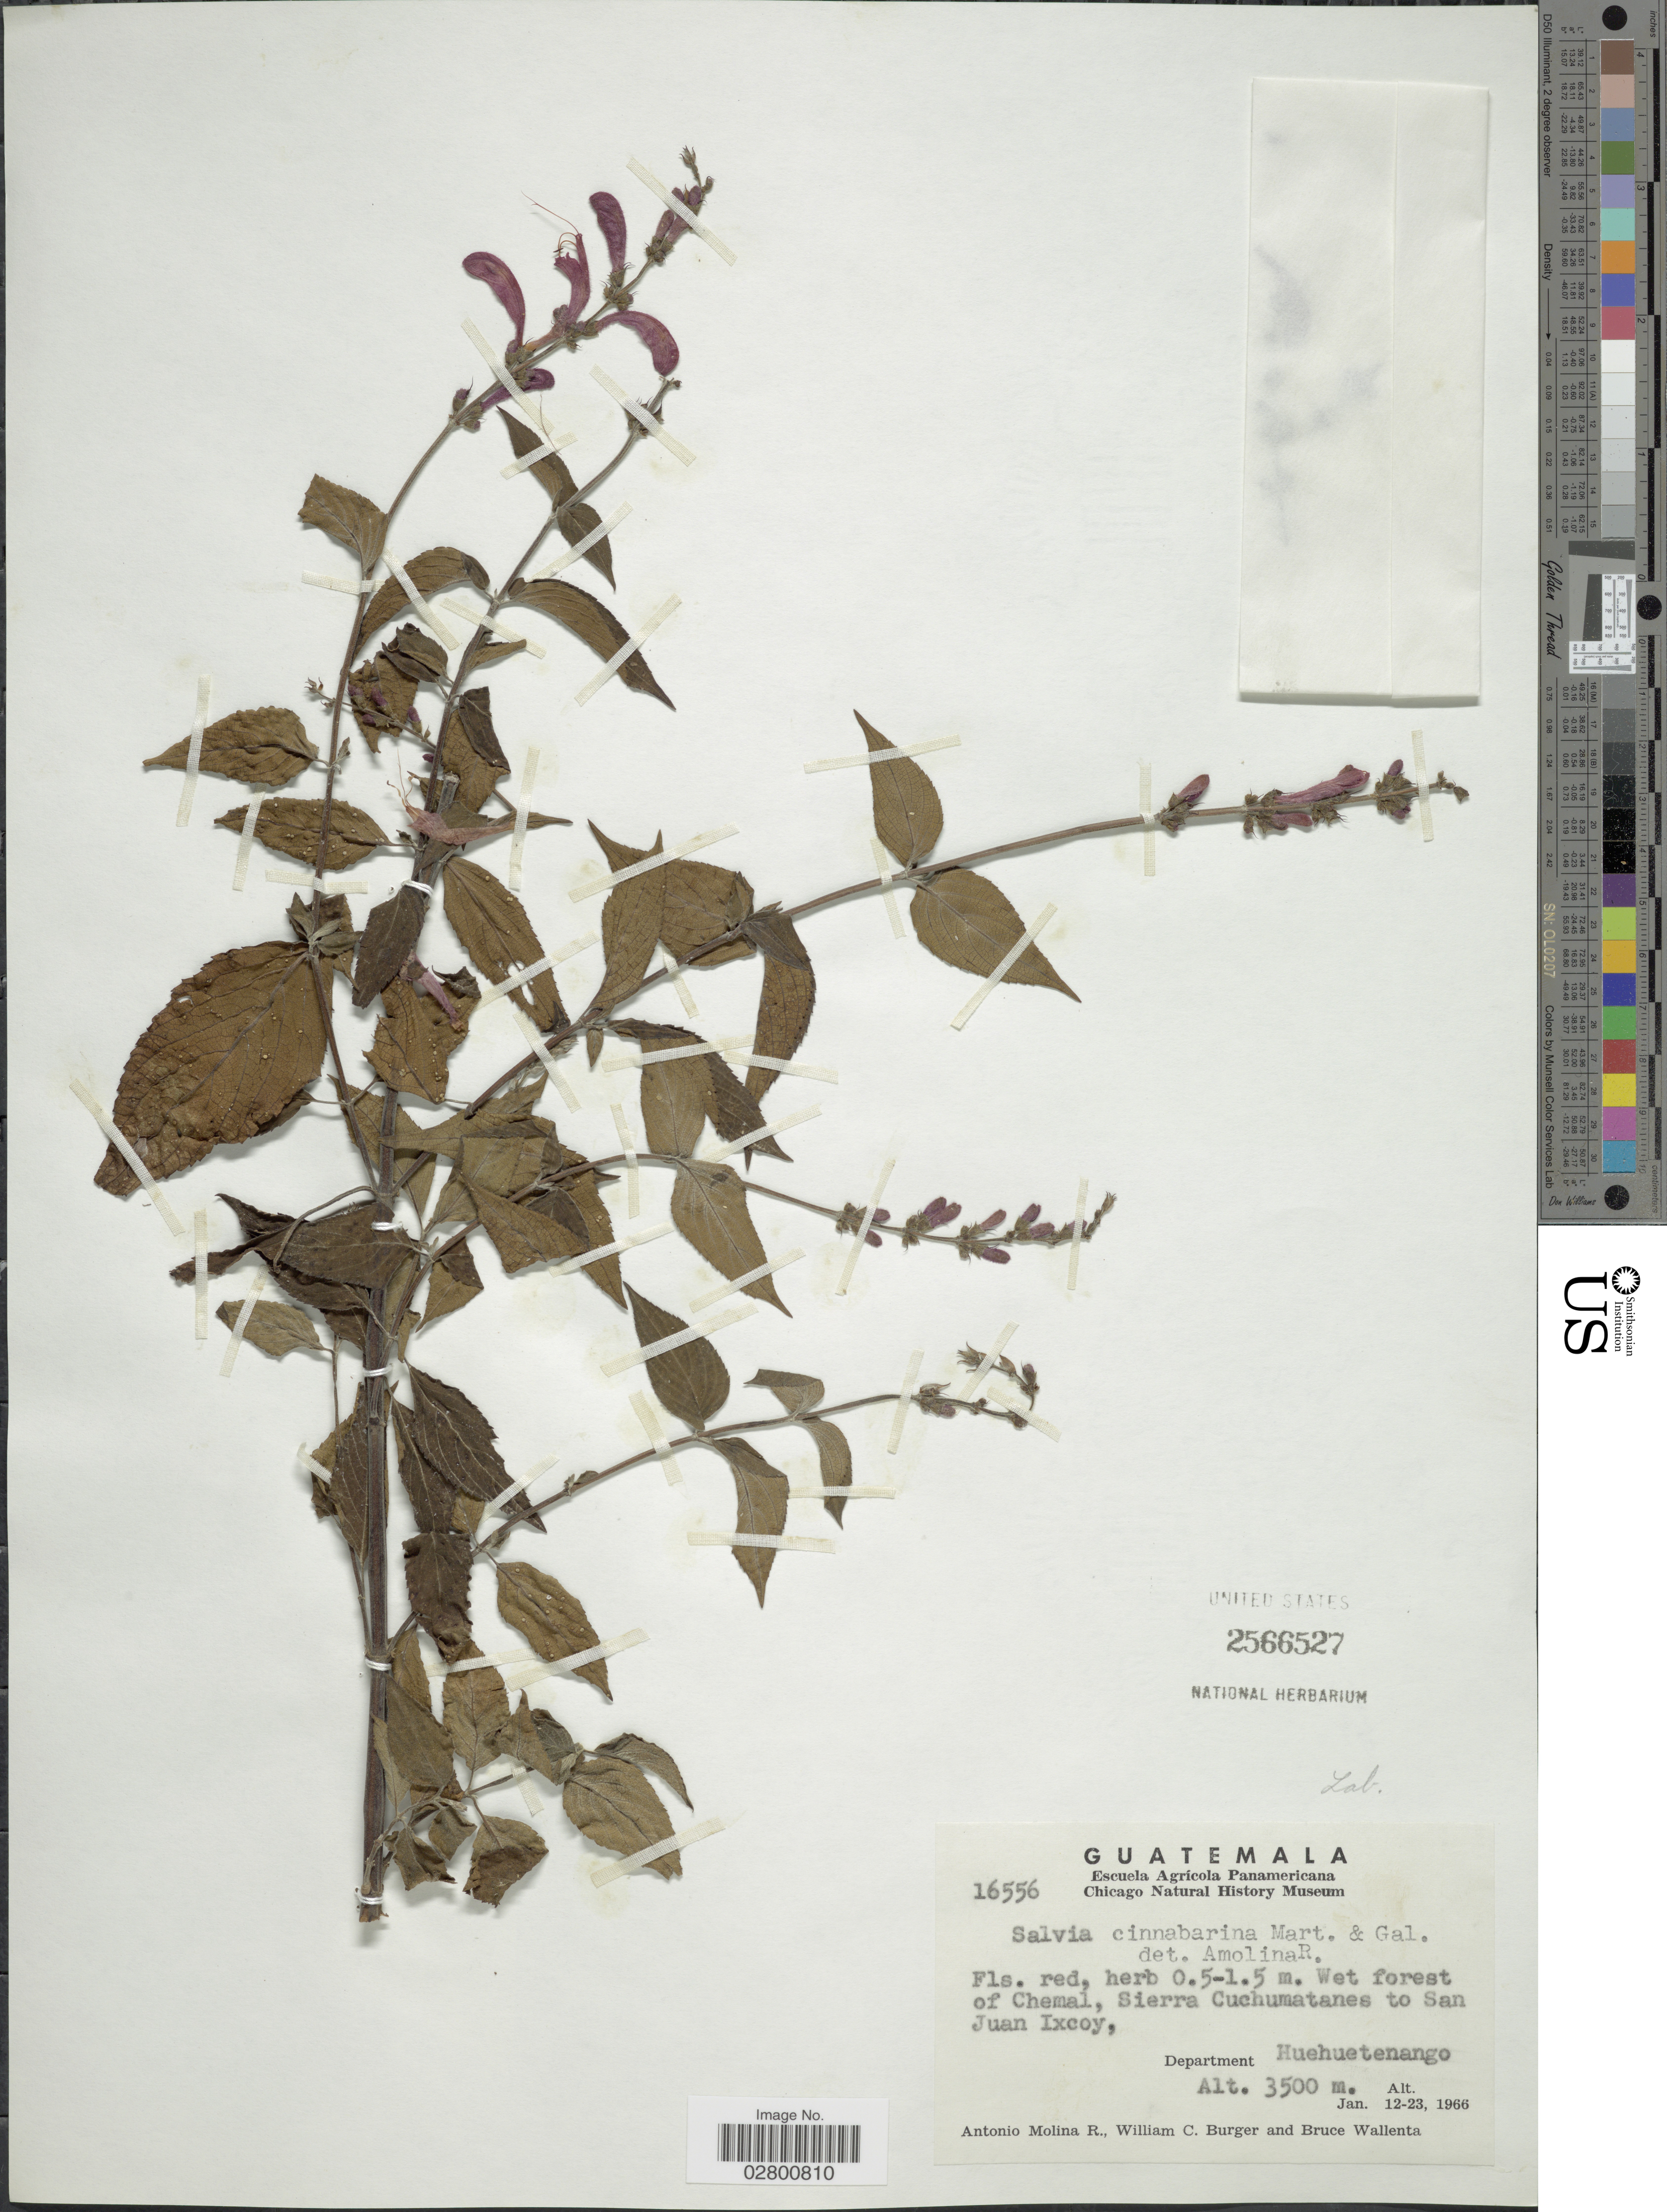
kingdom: Plantae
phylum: Tracheophyta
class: Magnoliopsida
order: Lamiales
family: Lamiaceae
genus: Salvia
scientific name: Salvia cinnabarina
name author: M. Martens & Galeotti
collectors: A. Molina R., W. Burger & B. Wallenta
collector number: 16556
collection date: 1966-01-12/1966-01-23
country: Guatemala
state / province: Huehuetenango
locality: Chemal, Sierra Cuchumatanes to San Juan Ixcoy, Department Huehuetenango.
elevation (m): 3500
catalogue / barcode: US 2566527